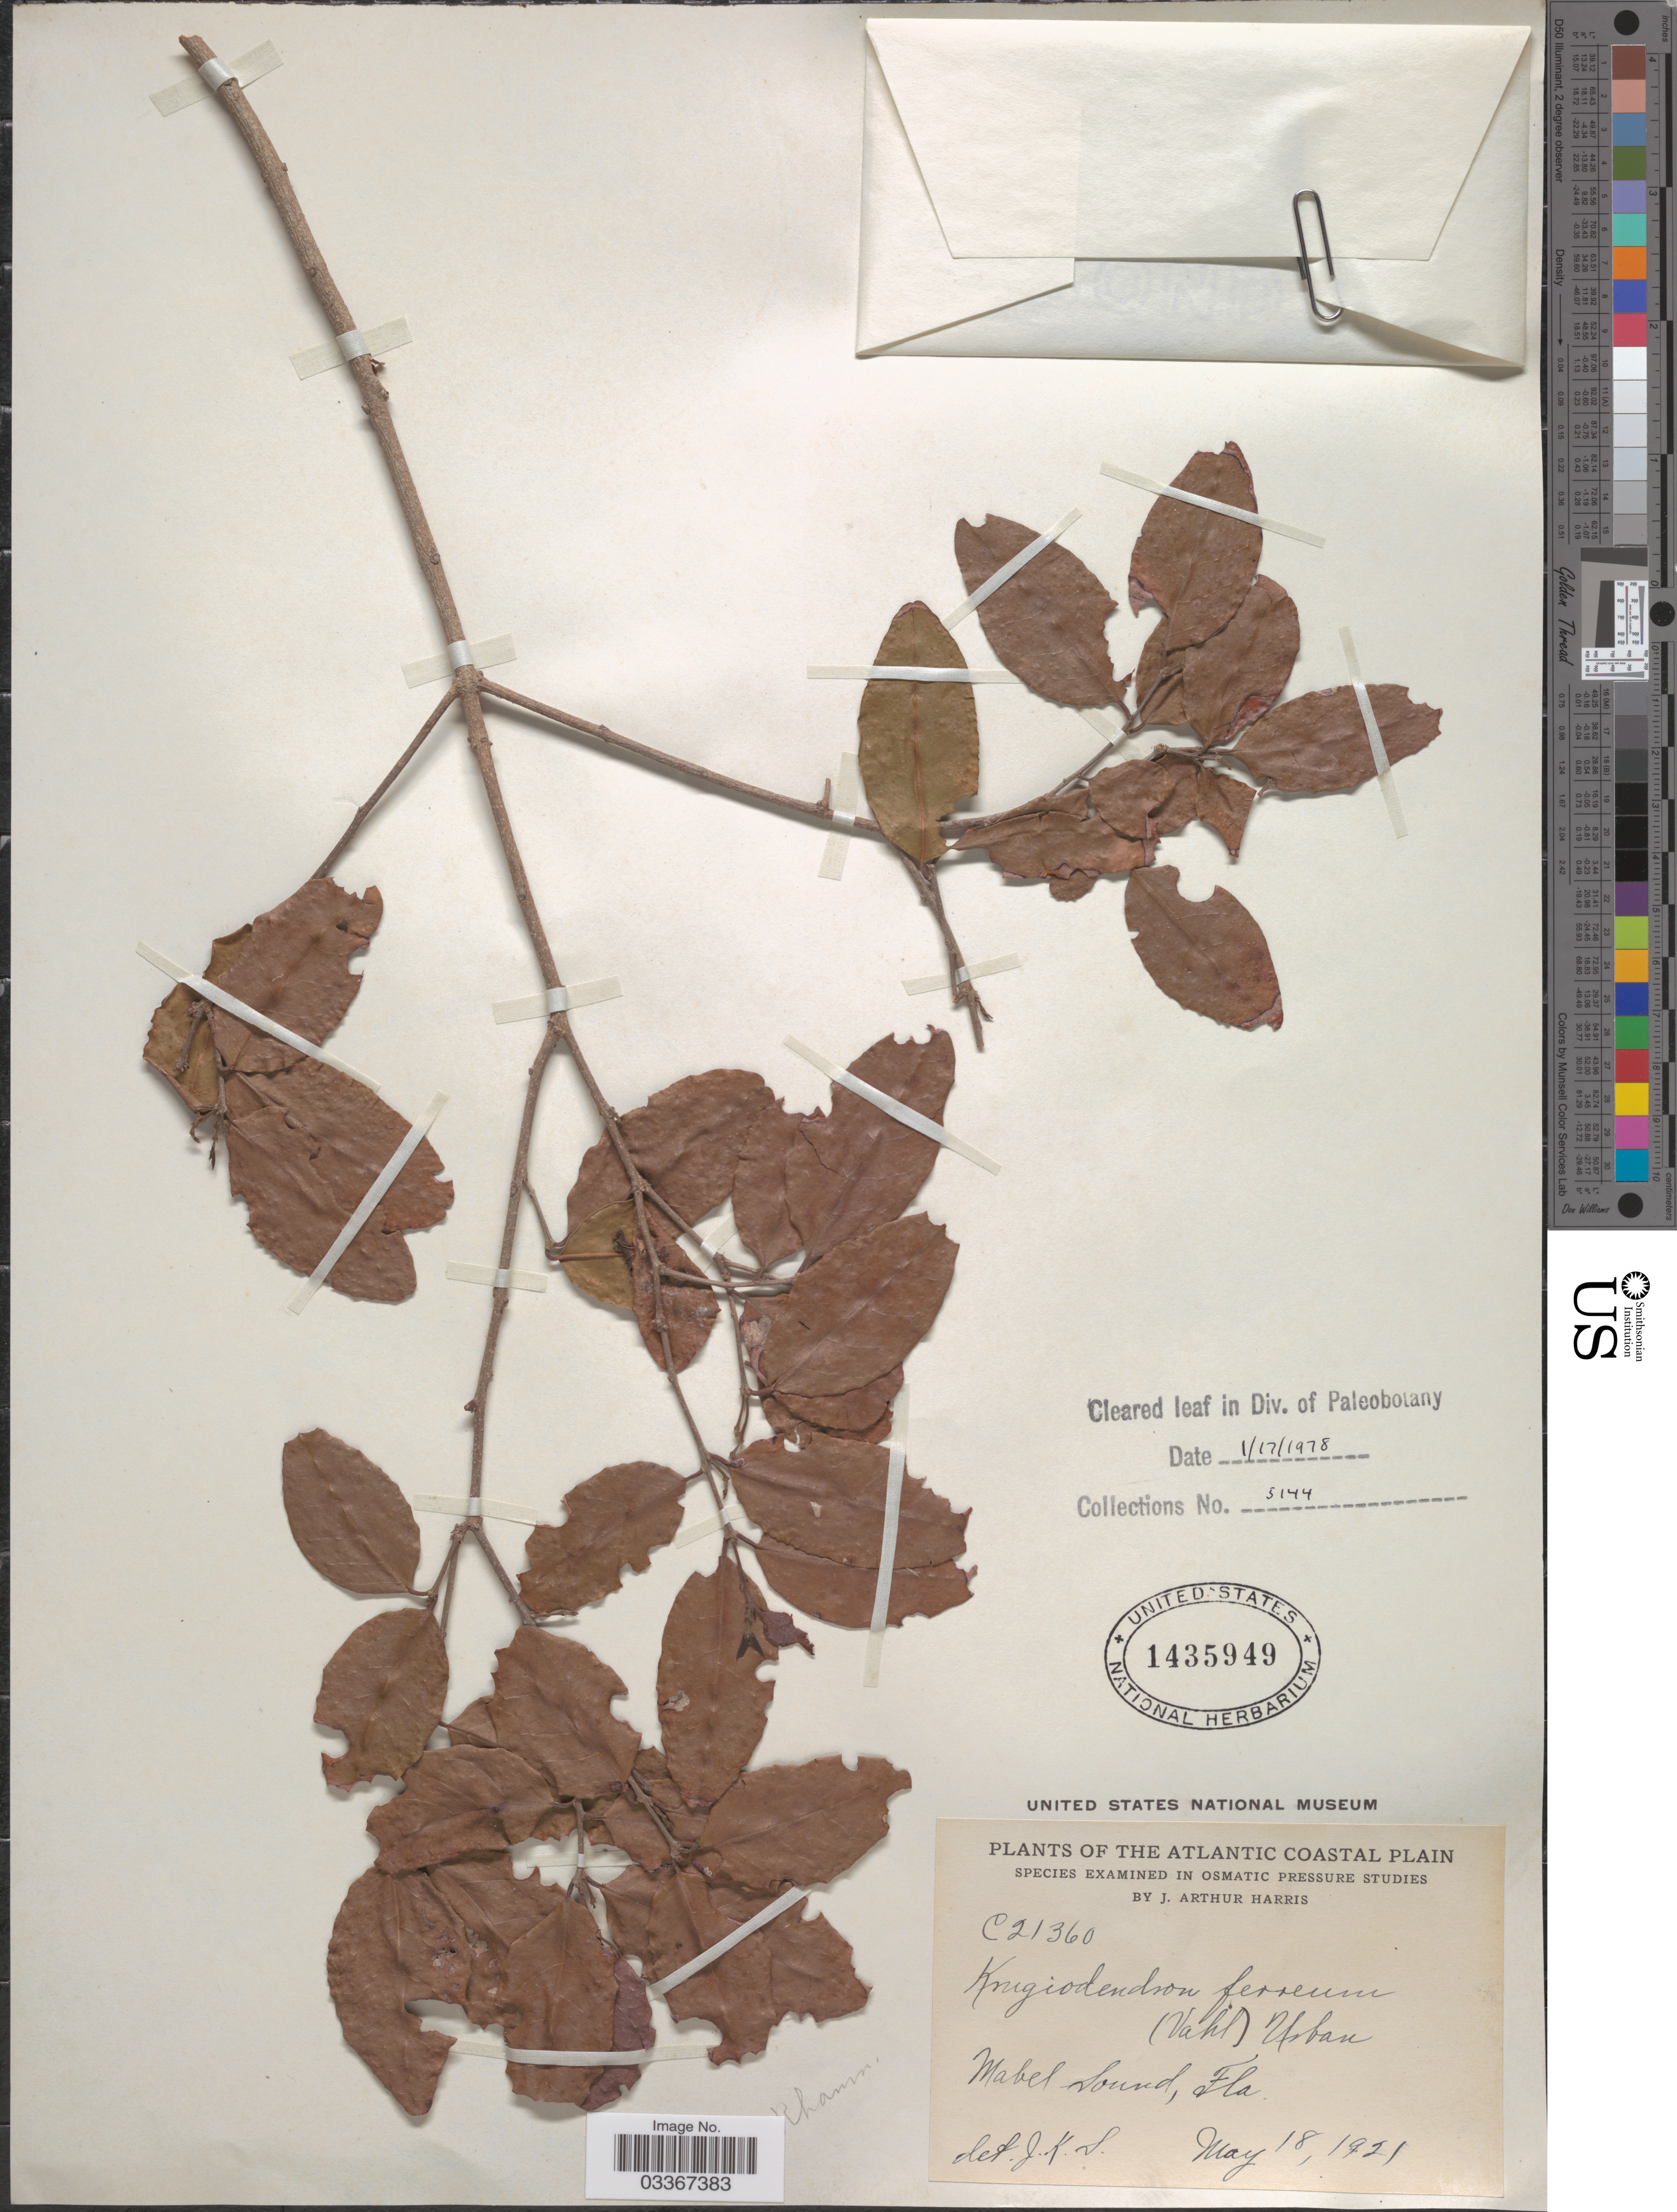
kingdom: Plantae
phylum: Tracheophyta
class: Magnoliopsida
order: Rosales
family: Rhamnaceae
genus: Krugiodendron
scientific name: Krugiodendron ferreum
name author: (Vahl) Urb.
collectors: J. A. Harris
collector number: C21360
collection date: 1921-05-18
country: United States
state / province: Florida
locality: The Atlantic Coastal Plain. Mabel Sound.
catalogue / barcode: US 1435949